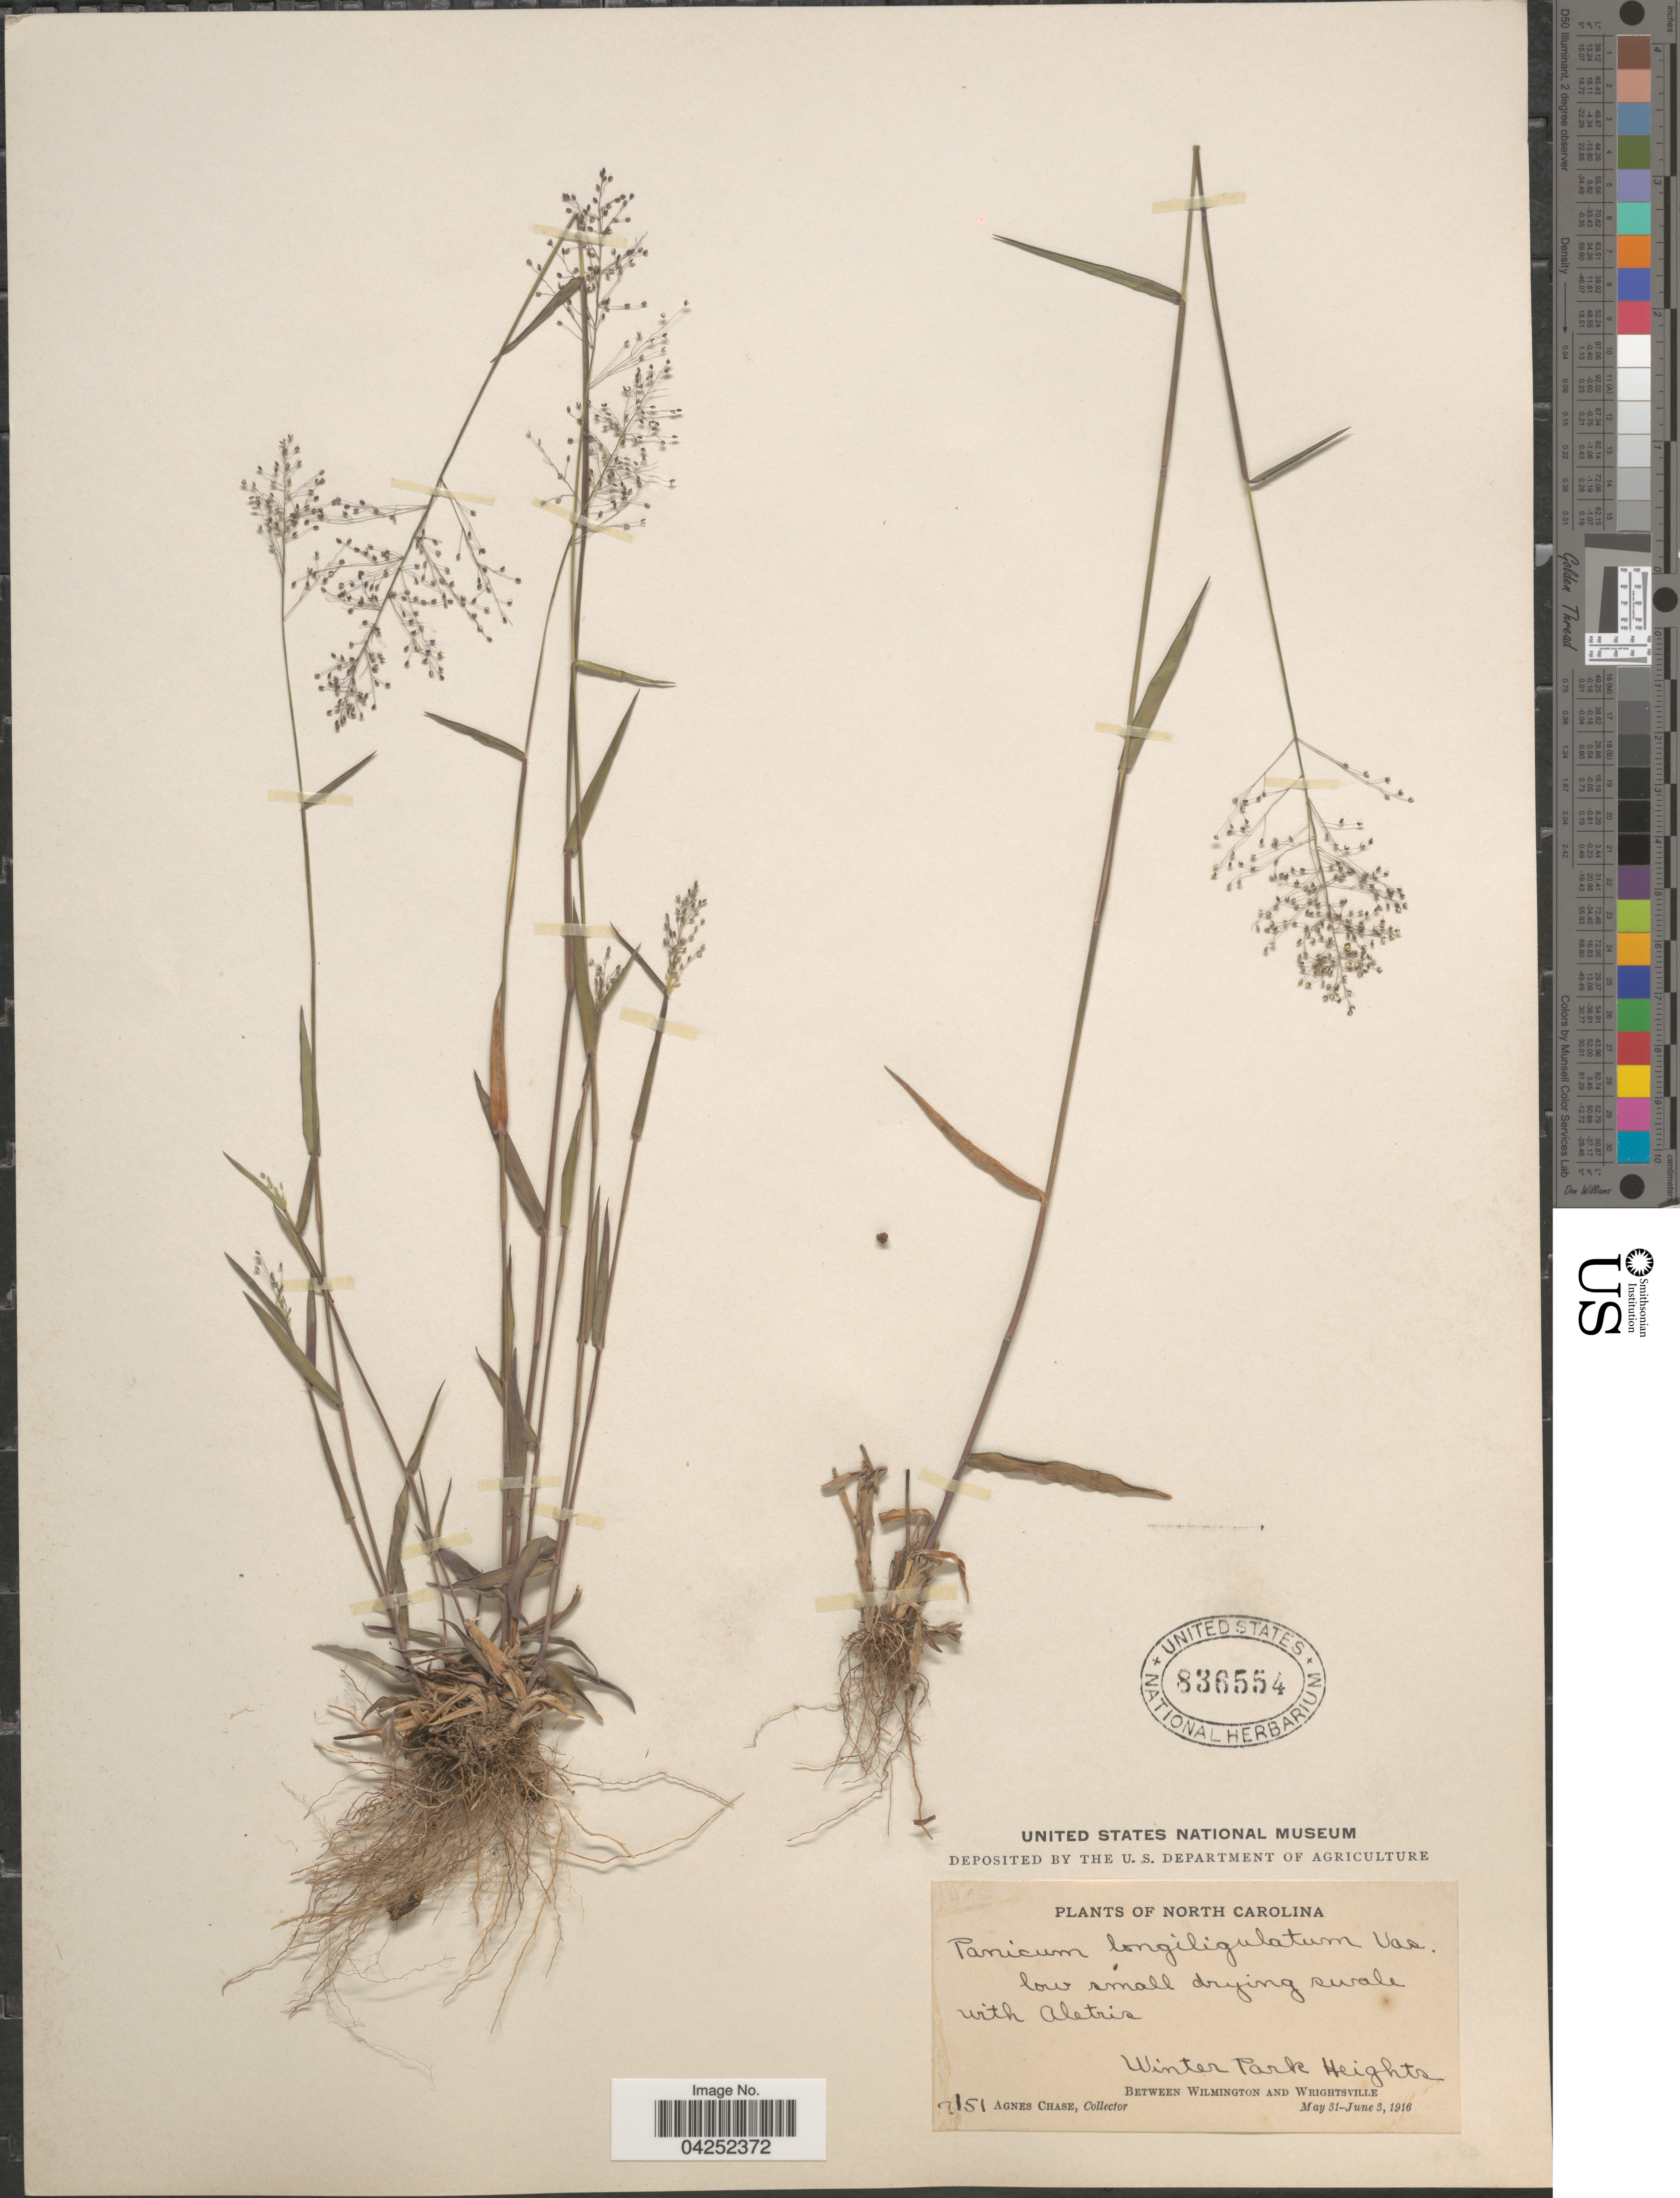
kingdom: Plantae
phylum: Tracheophyta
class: Liliopsida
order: Poales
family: Poaceae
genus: Dichanthelium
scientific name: Dichanthelium acuminatum var. longiligulatum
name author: (Nash) Gould & C.A. Clark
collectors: A. Chase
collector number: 7151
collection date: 1916-05-31/1916-06-03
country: United States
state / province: North Carolina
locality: Winter Park Heights. Between Wilmington and Wrightsville.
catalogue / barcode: US 836554